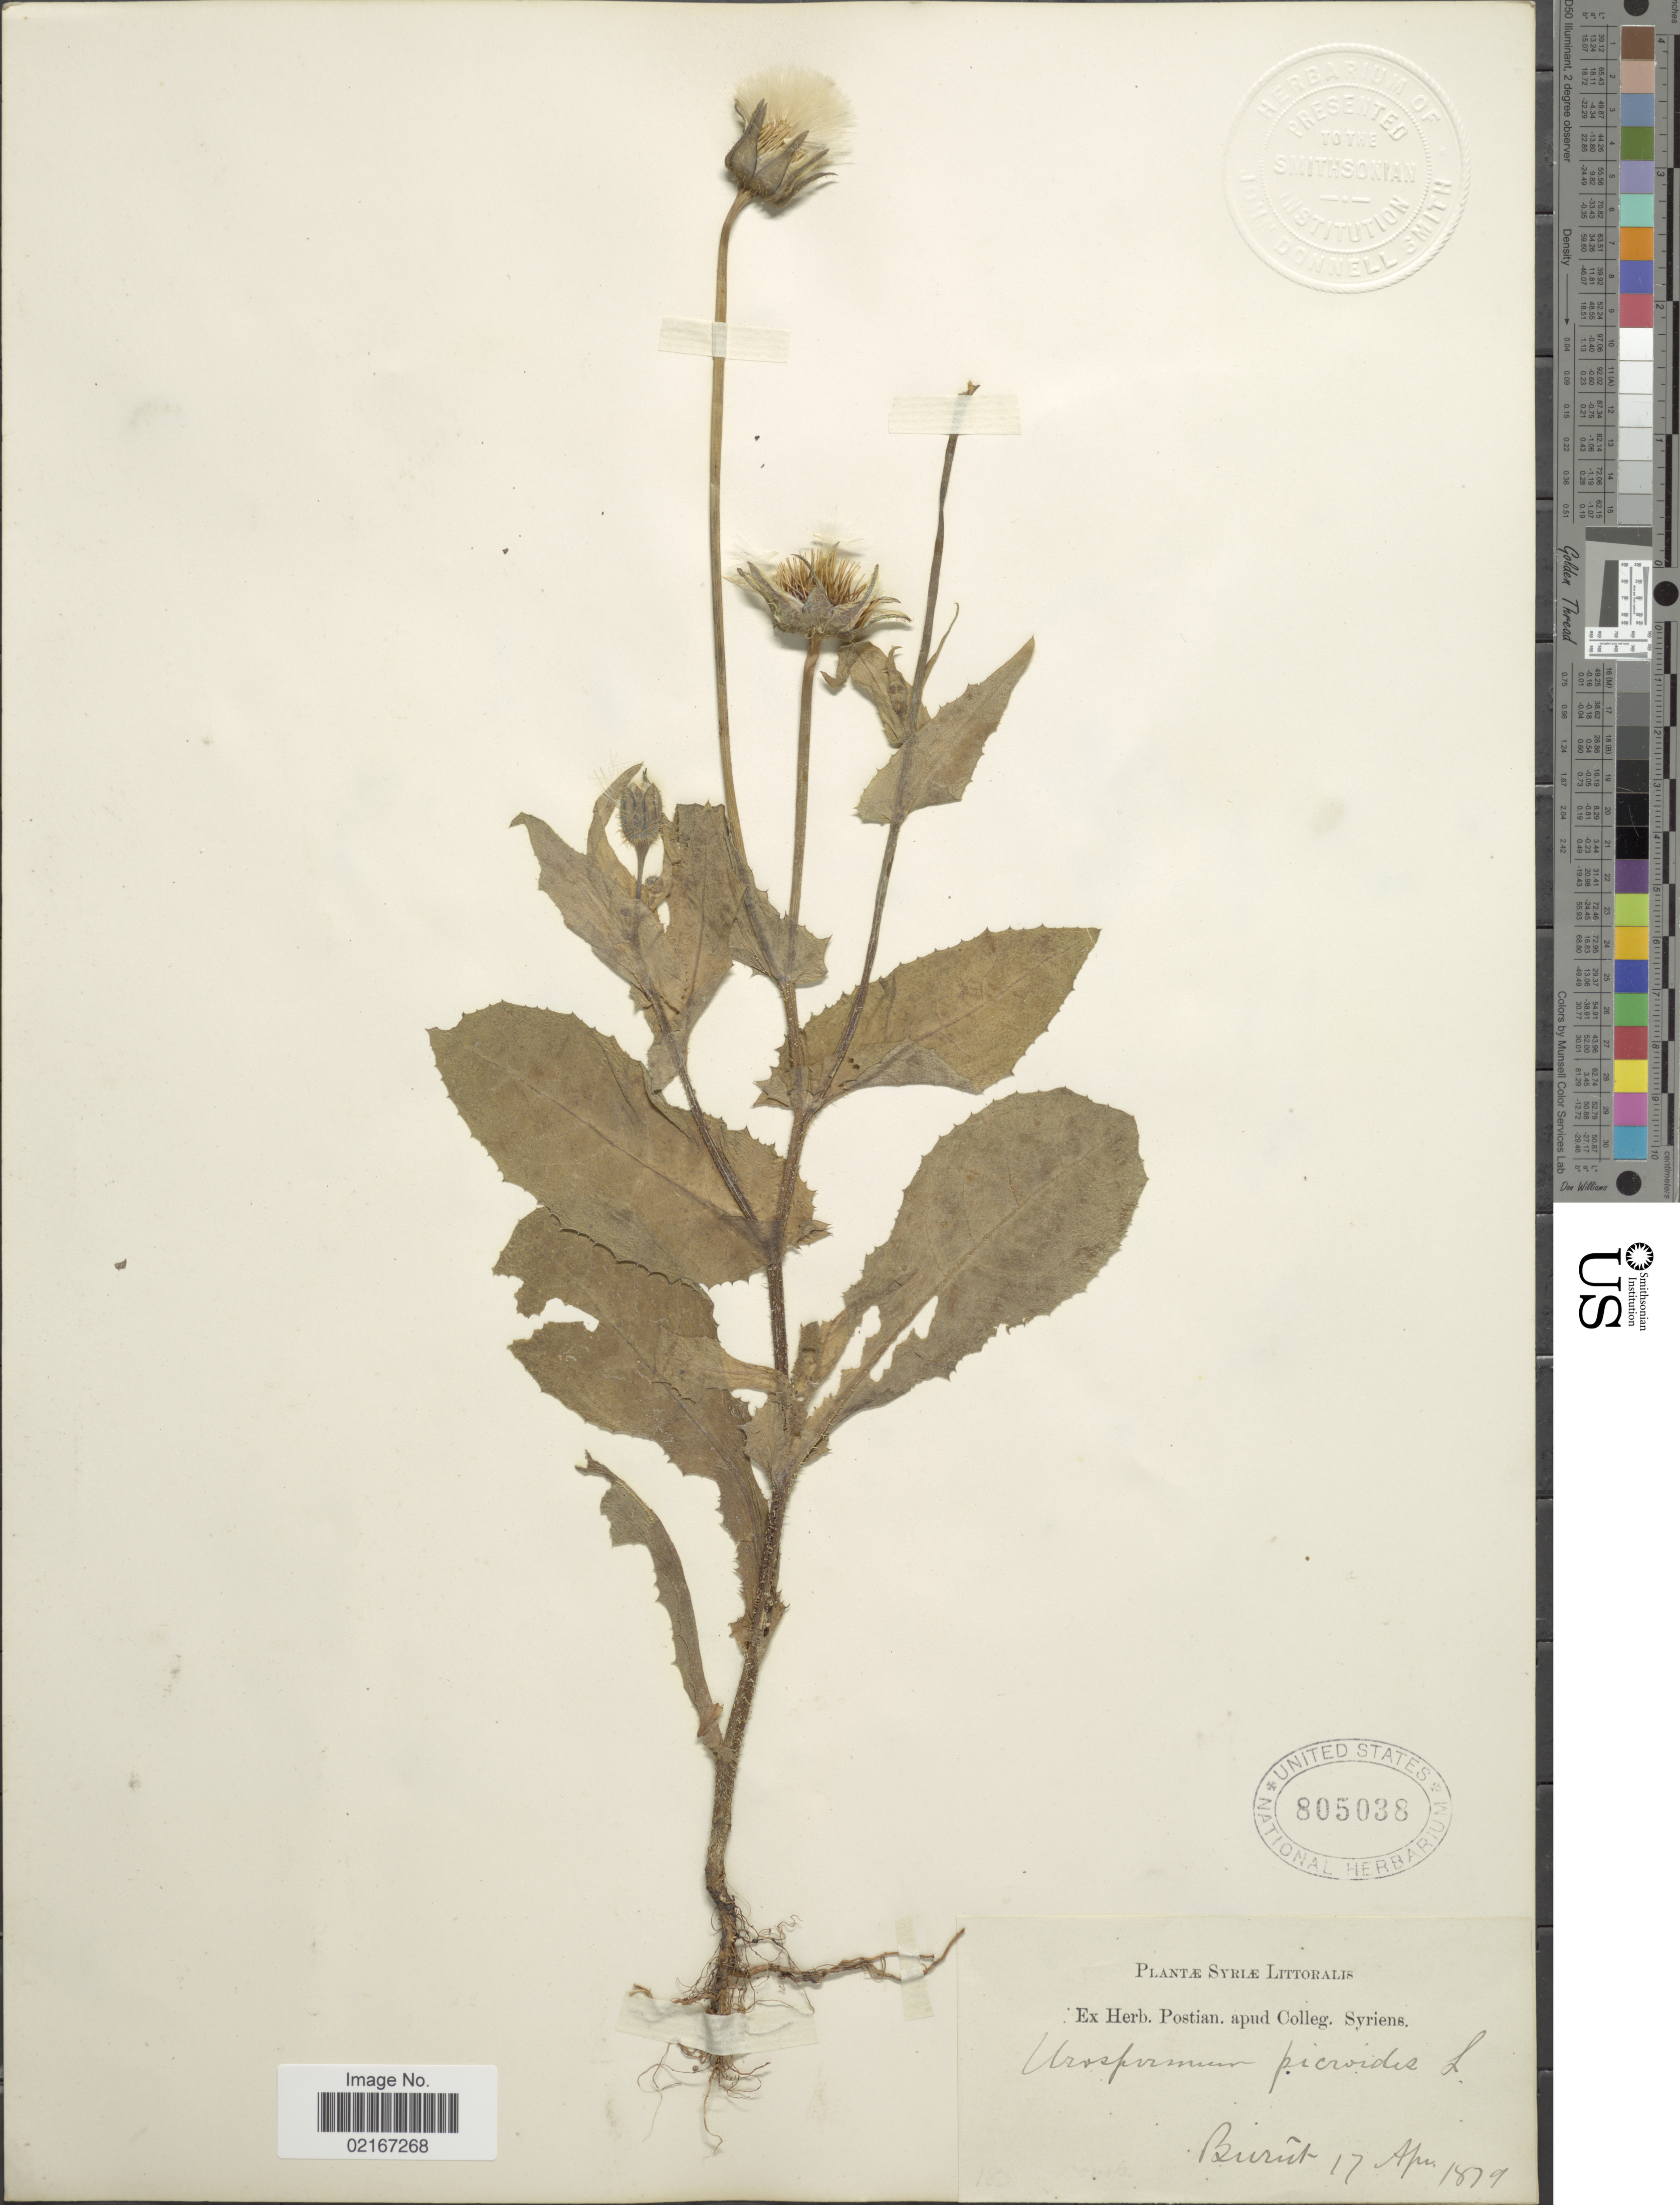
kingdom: Plantae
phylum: Tracheophyta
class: Magnoliopsida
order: Asterales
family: Asteraceae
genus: Urospermum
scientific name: Urospermum picroides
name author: (L.) F.W. Schmidt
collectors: ex herb. Postian. apud Colleg. Syriens. Protest. USE "Fannie P. A. Shepard" (10308853) AS PRIMARY COLLECTOR INSTEAD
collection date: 1879-04-17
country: Syria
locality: Syriae Littoralis, Burut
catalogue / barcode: US 805038